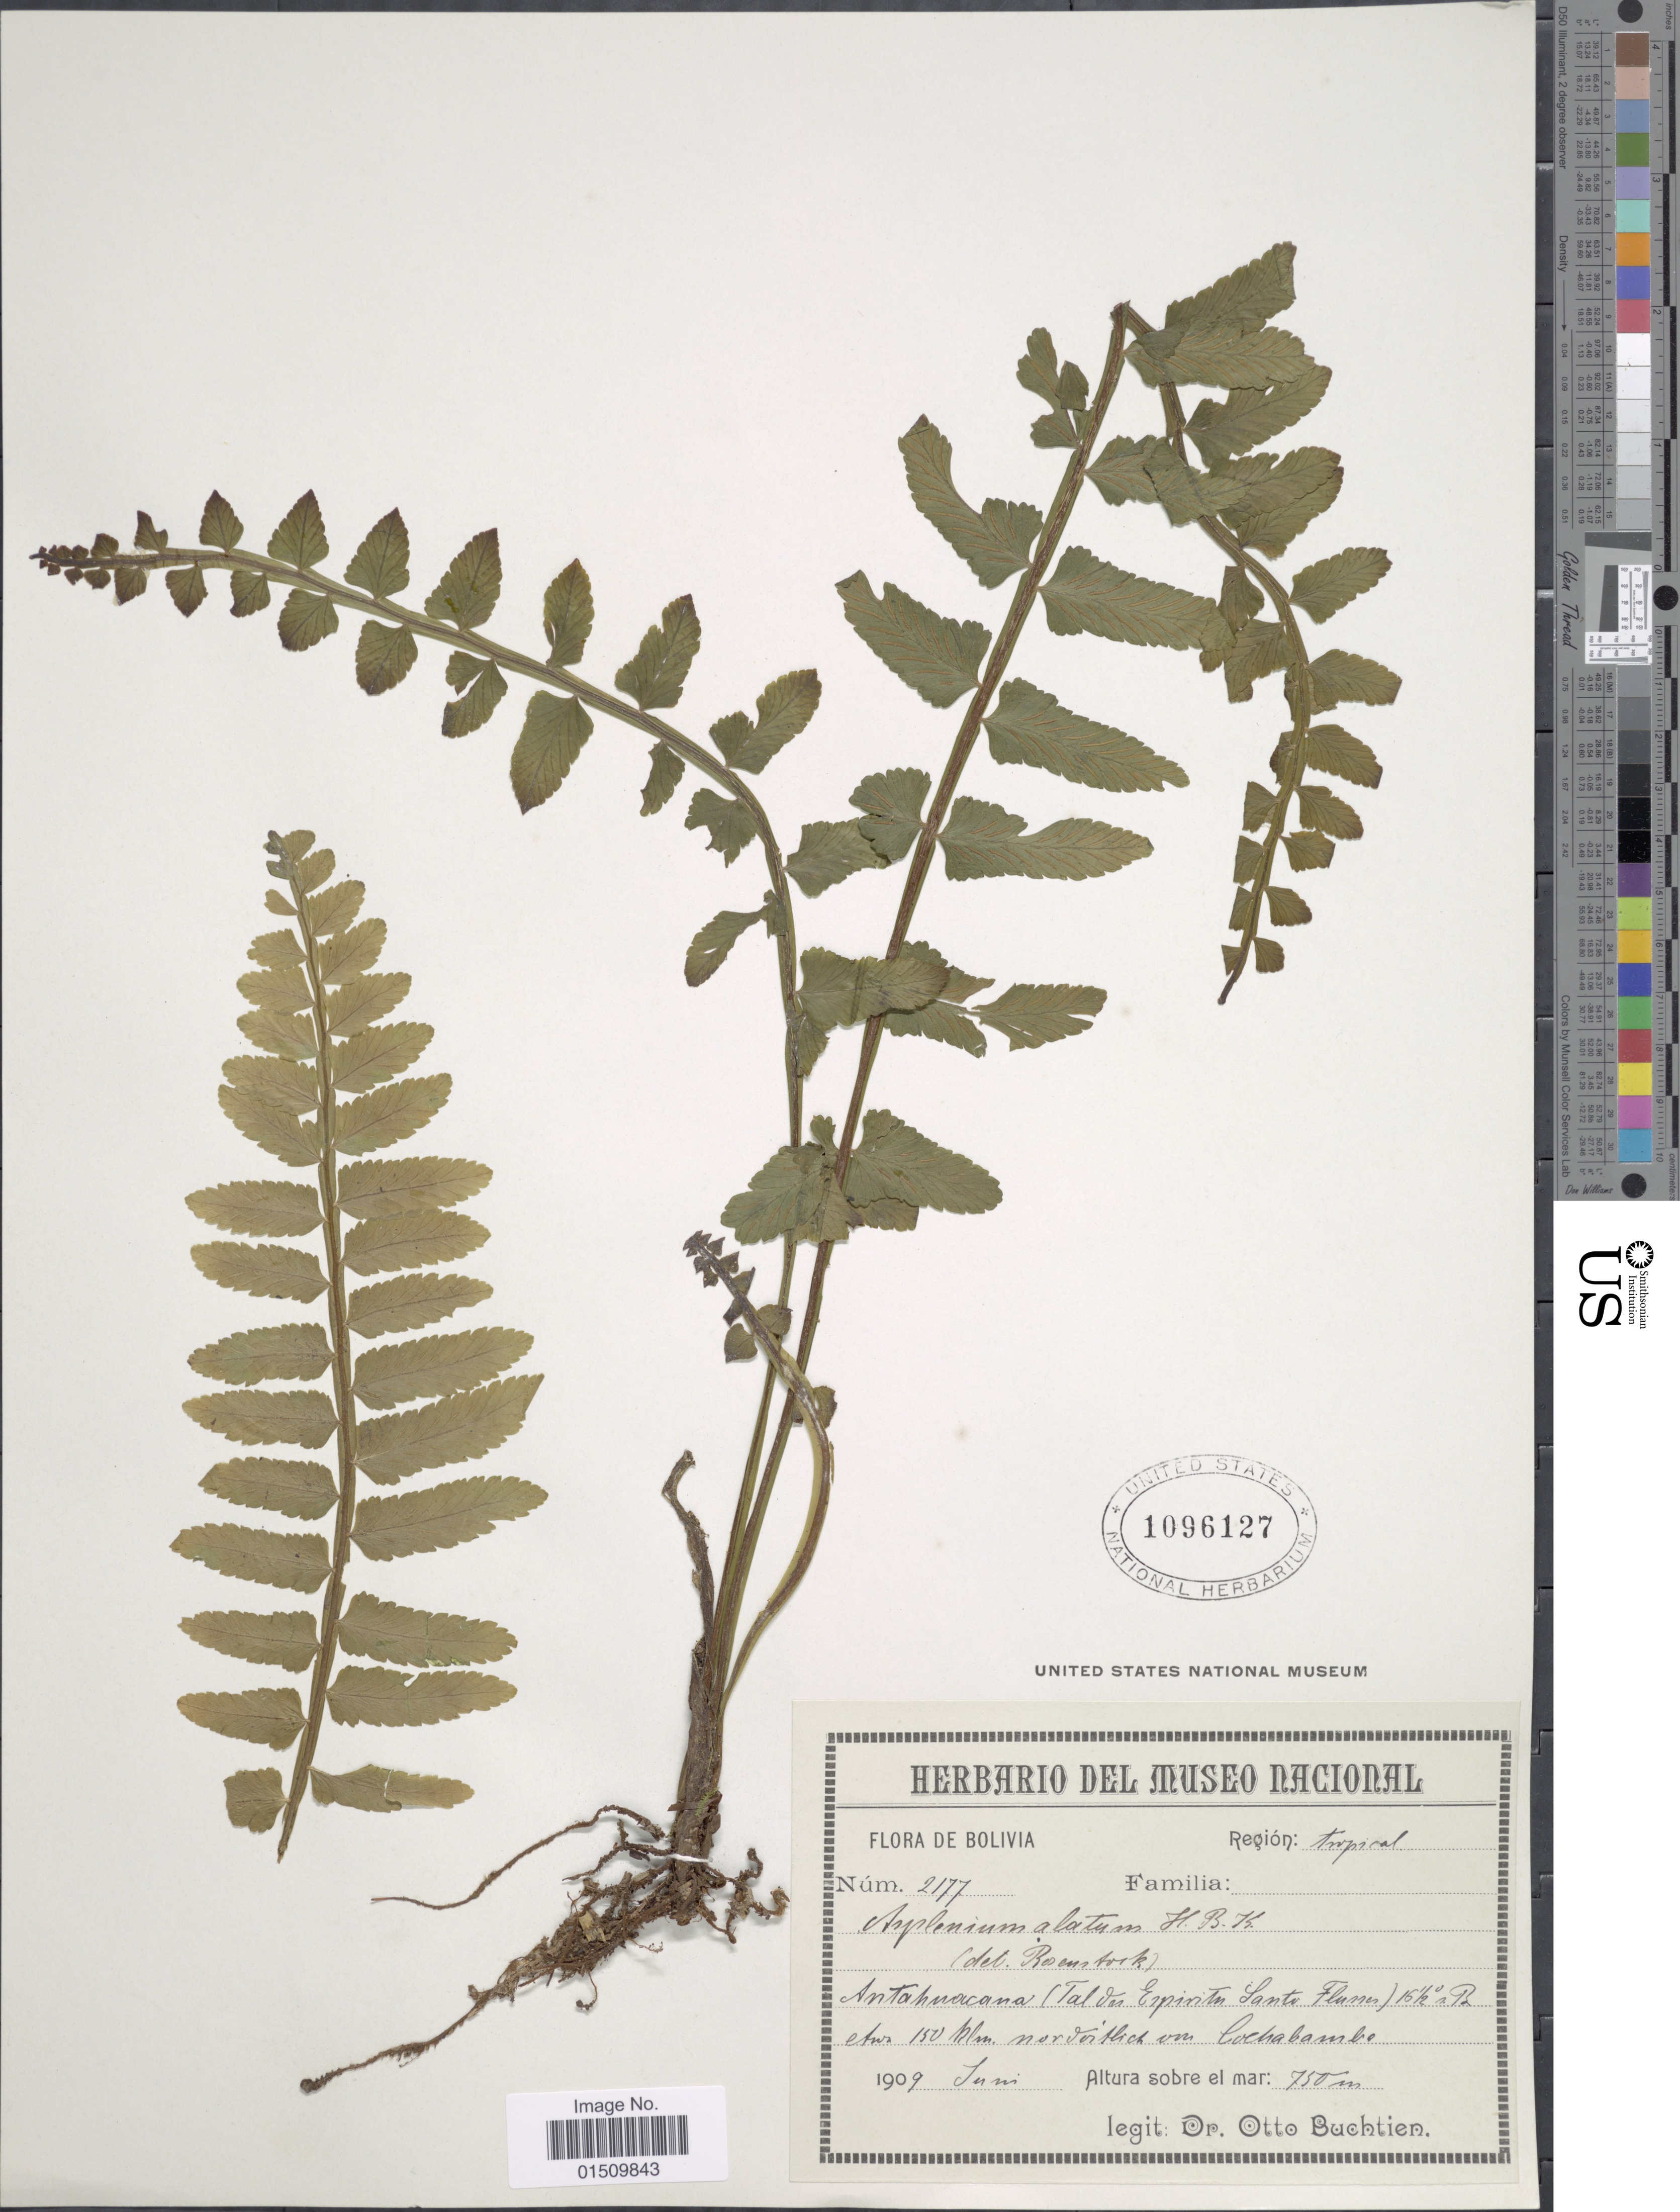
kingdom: Plantae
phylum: Tracheophyta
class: Polypodiopsida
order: Polypodiales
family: Aspleniaceae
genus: Asplenium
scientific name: Asplenium alatum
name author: Humb. & Bonpl. ex Willd.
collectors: O. Buchtien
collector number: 2177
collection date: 1909-06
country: Bolivia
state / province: Cochabamba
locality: Antahuoucana (Talvan Espiriten Santa Flumen), 15 1/2 'between 150 klm, norvertkich um Cochambamba.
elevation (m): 750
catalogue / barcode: US 1096127